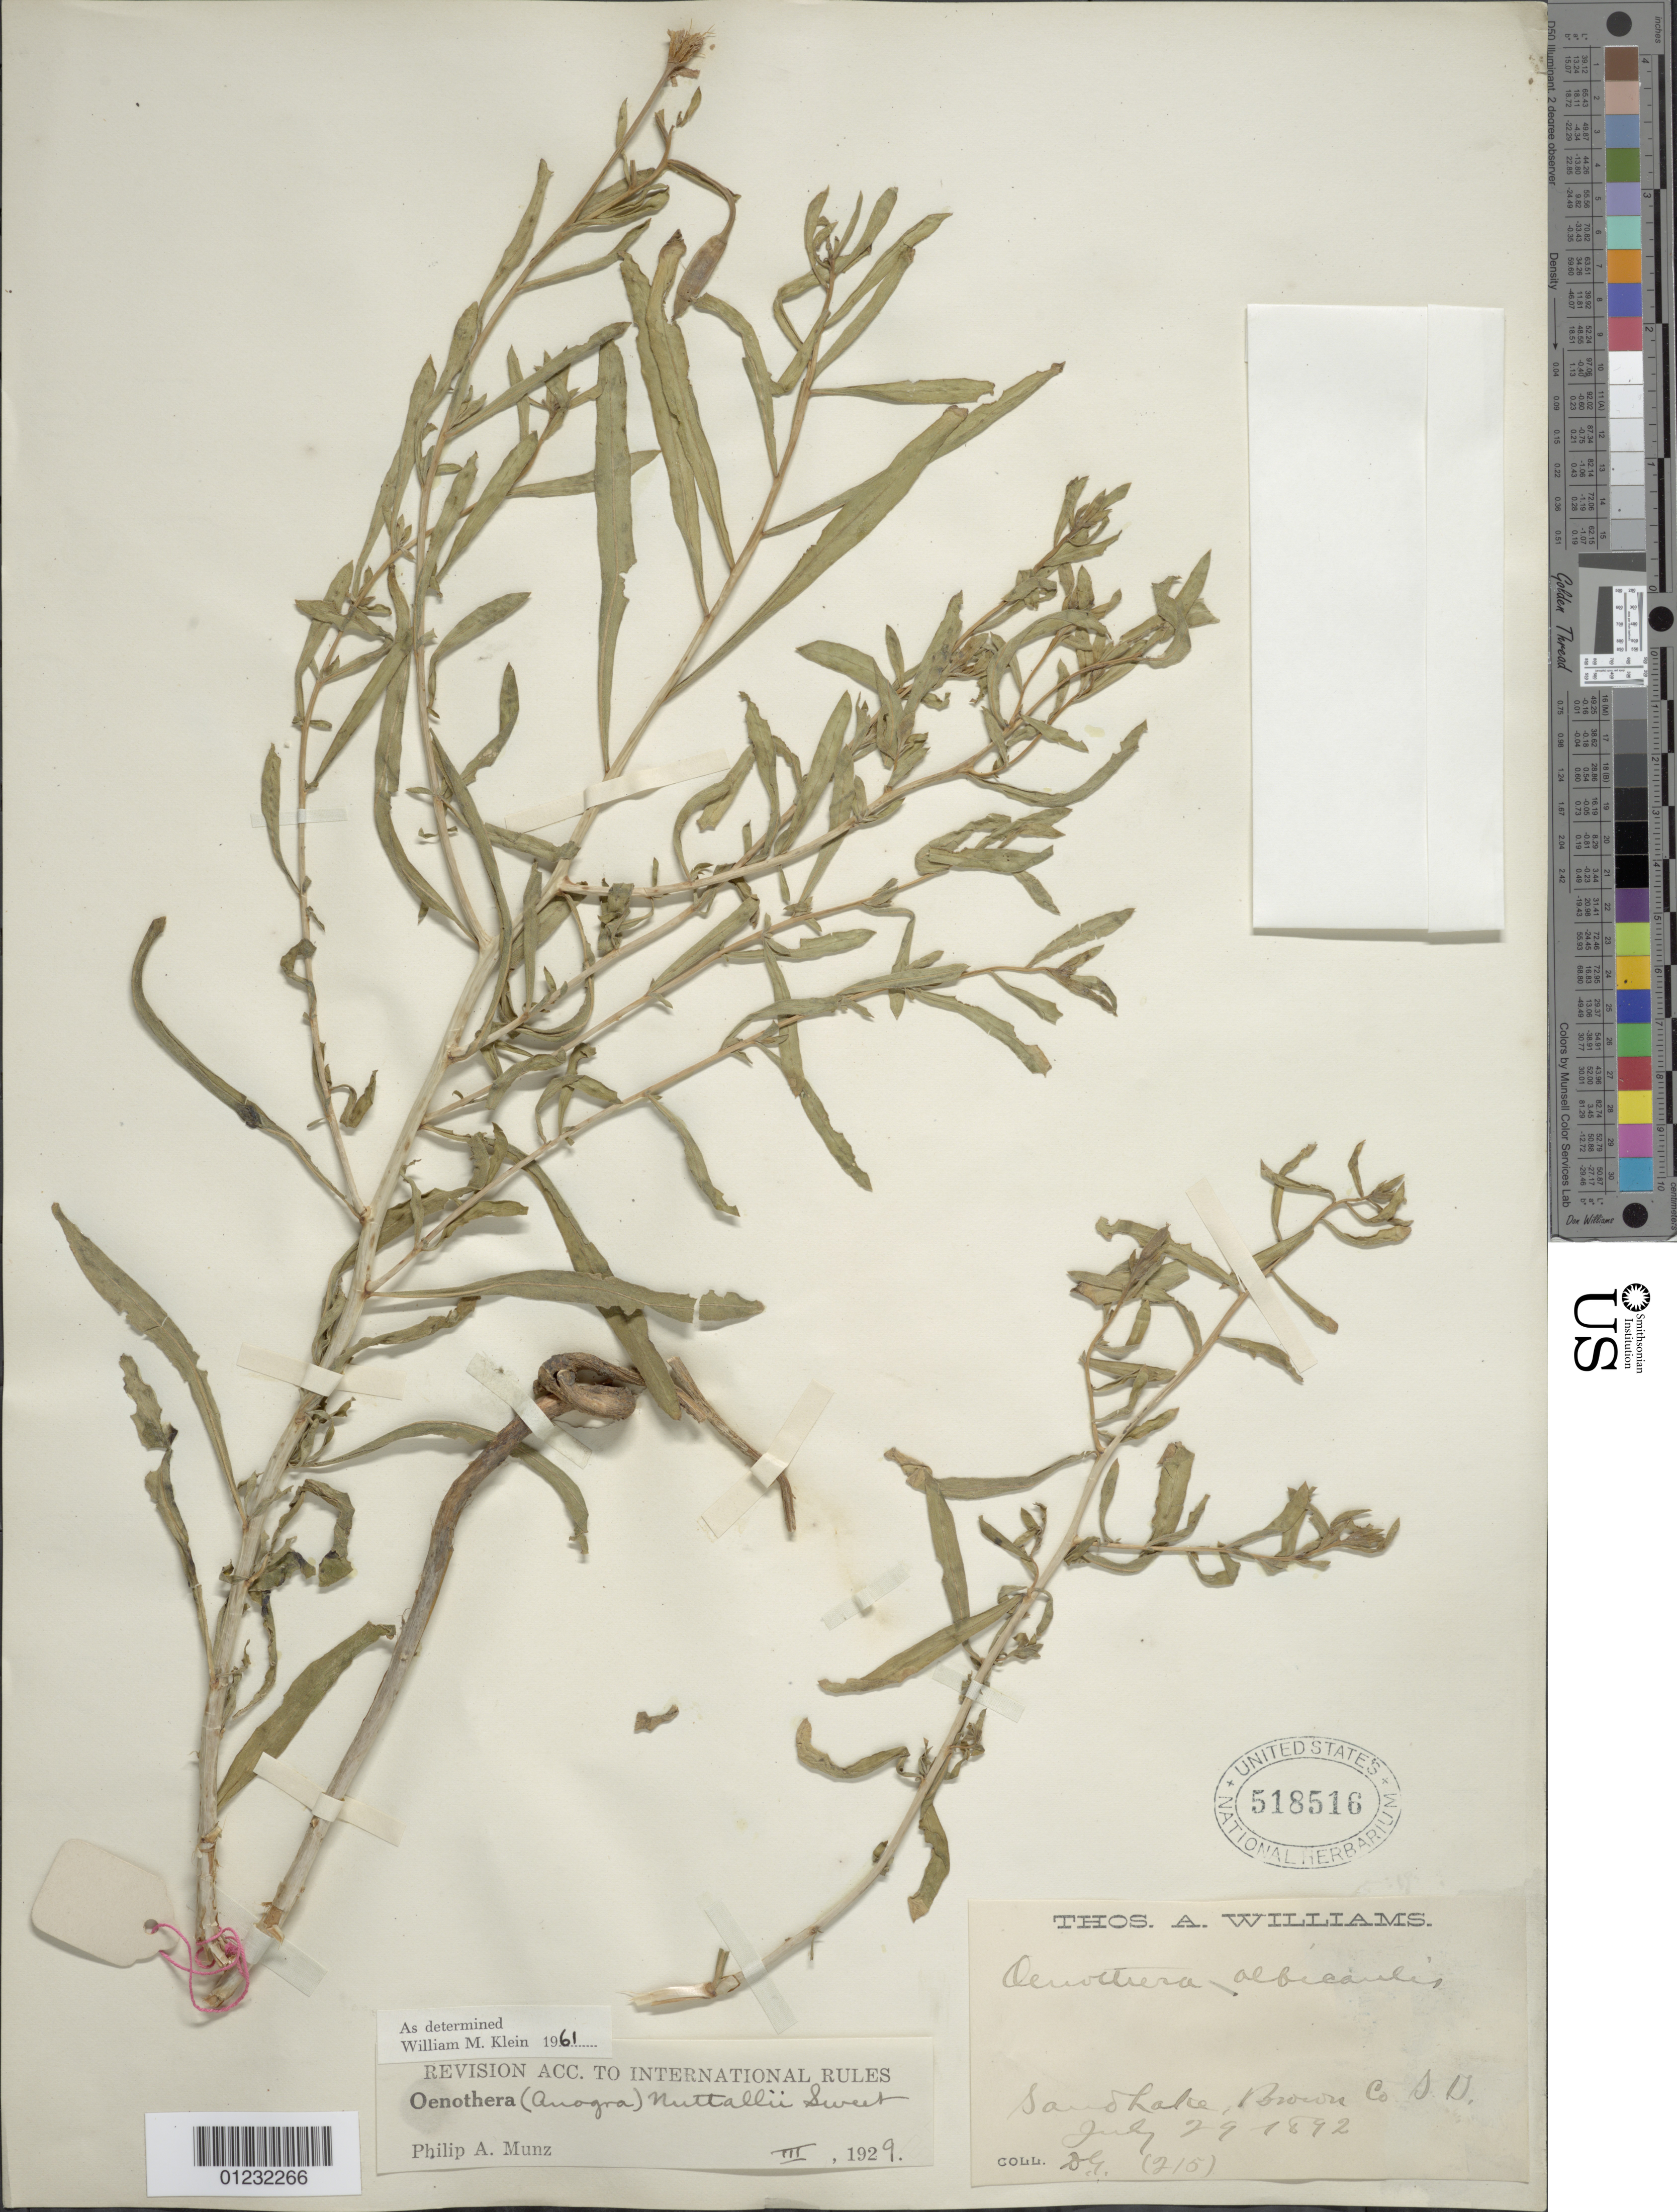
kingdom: Plantae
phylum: Tracheophyta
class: Magnoliopsida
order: Myrtales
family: Onagraceae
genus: Oenothera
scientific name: Oenothera nuttallii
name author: Sweet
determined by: Klein, W. M.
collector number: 215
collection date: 1892-07-29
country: United States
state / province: South Dakota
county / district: Brown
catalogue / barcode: US 518516